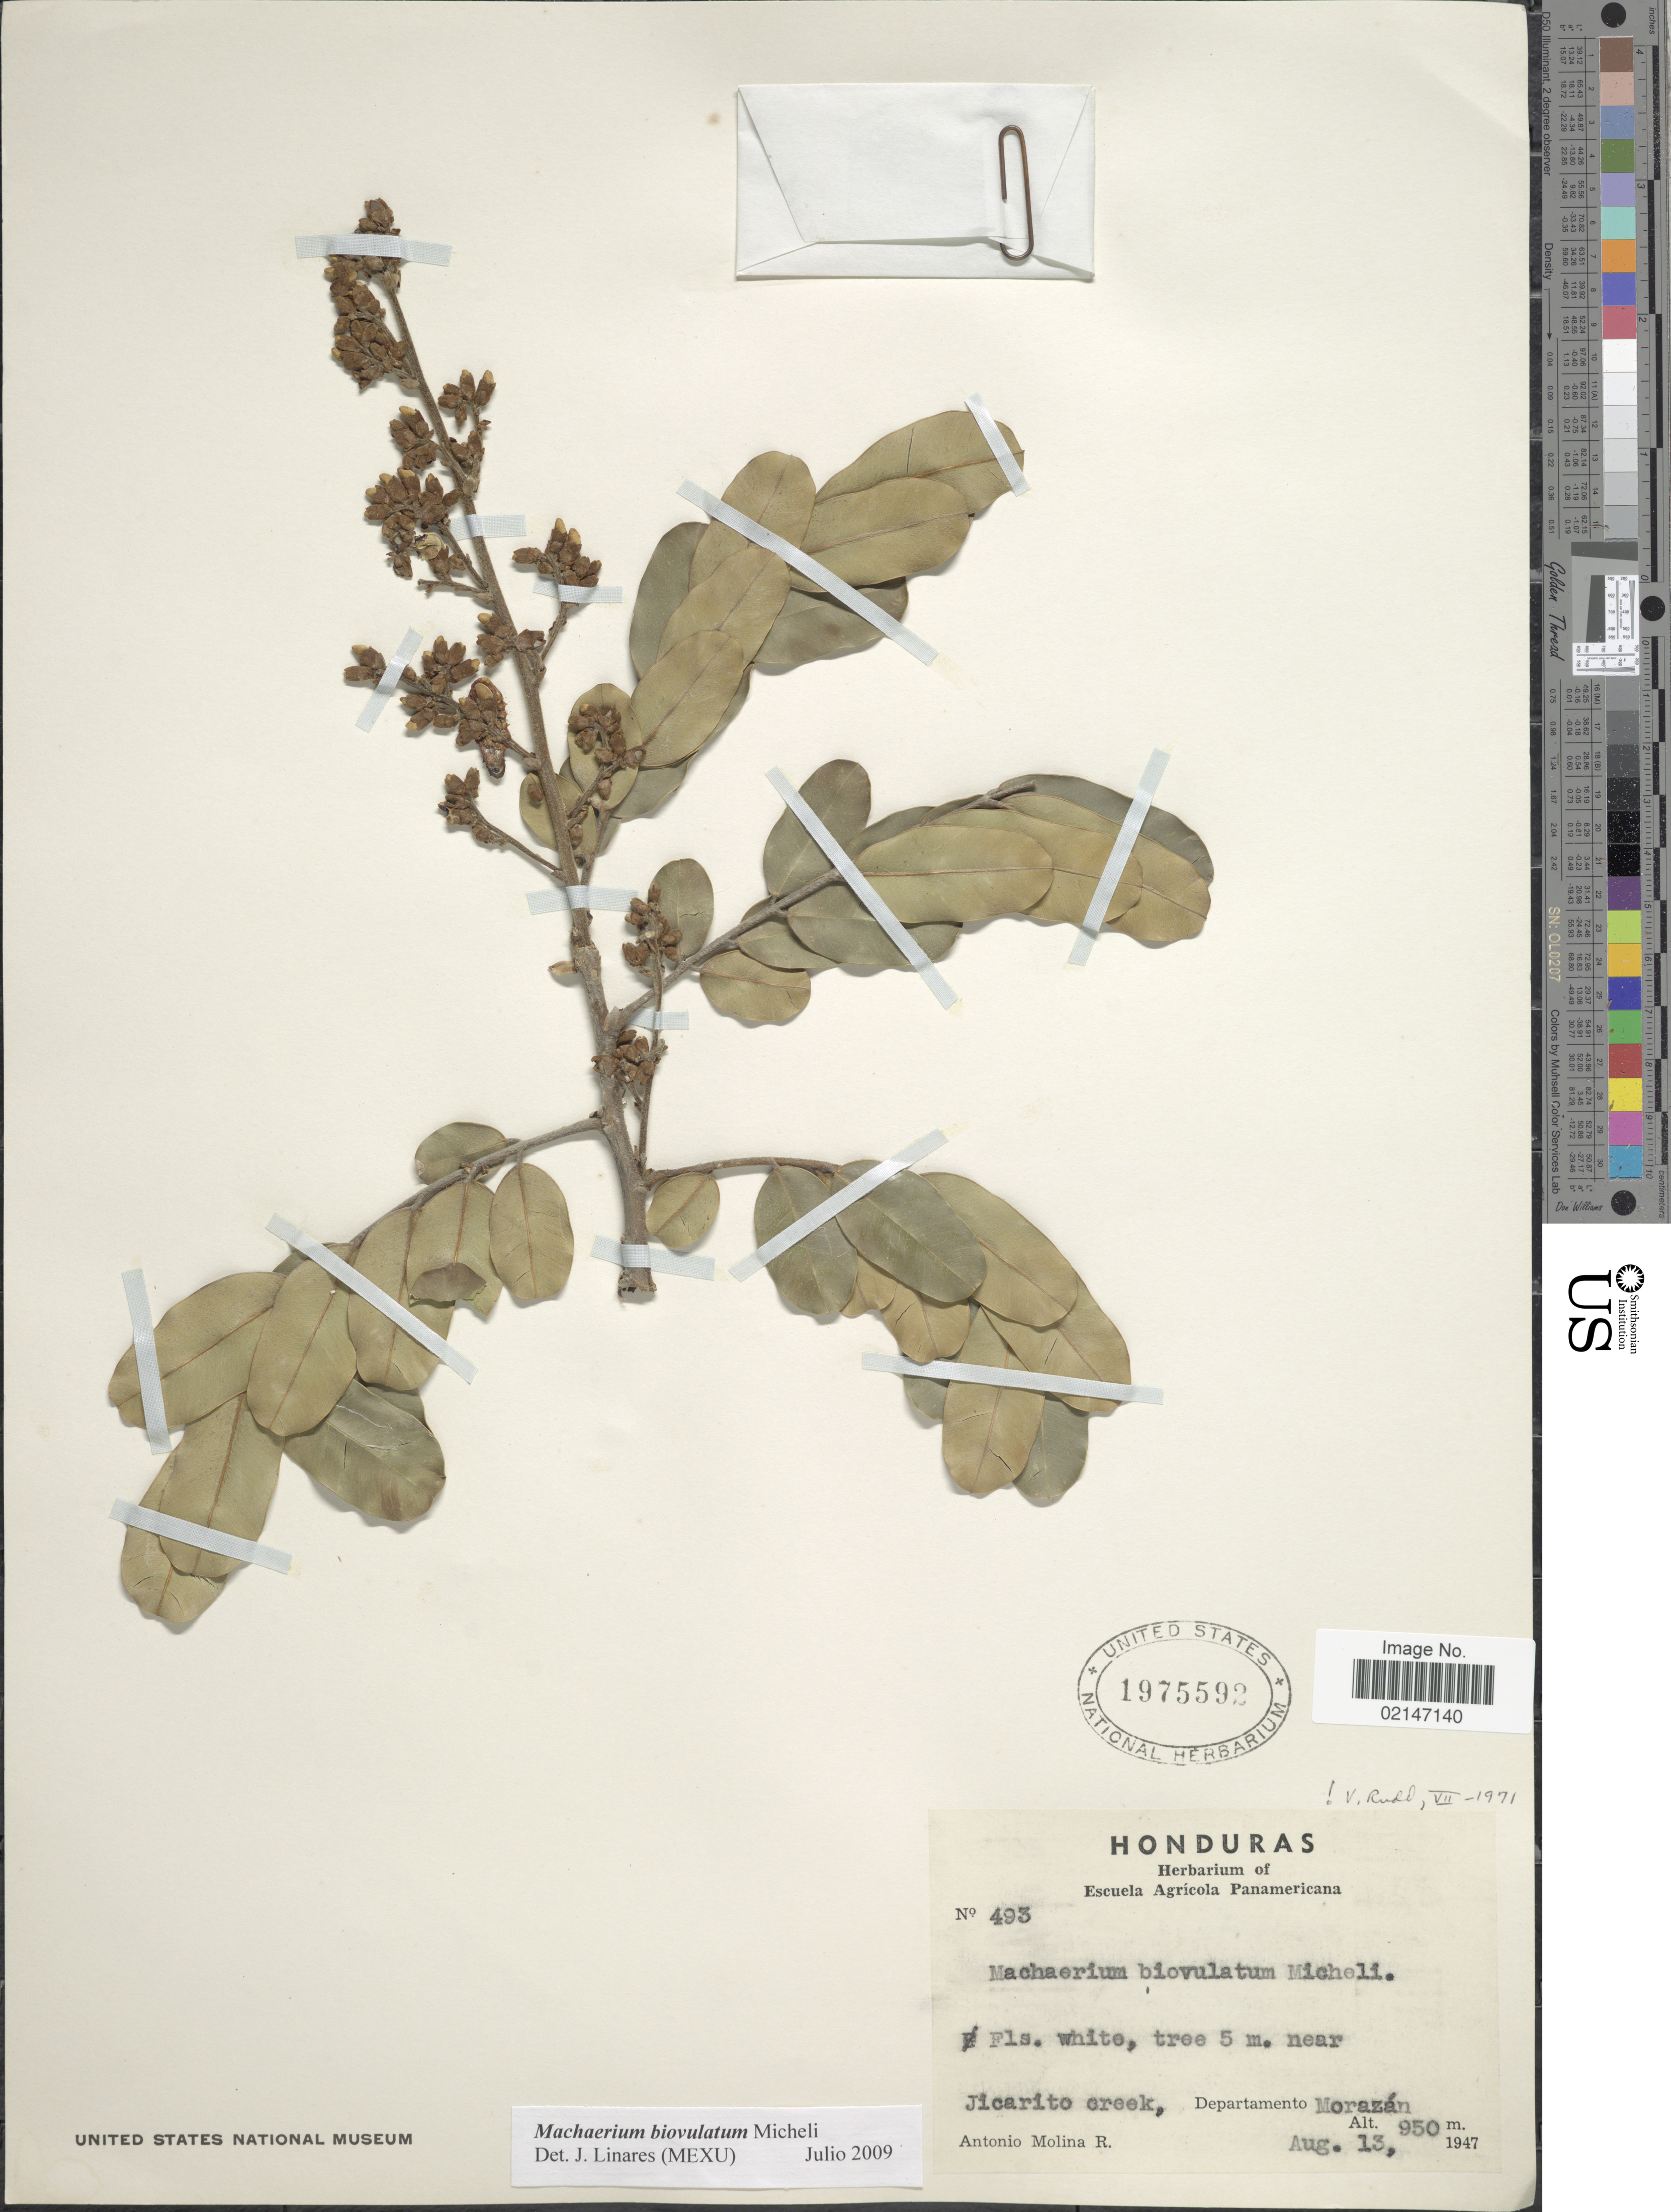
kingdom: Plantae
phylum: Tracheophyta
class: Magnoliopsida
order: Fabales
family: Fabaceae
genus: Machaerium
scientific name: Machaerium biovulatum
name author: Micheli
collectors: A. Molina R.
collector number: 493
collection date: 1947-08-13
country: Honduras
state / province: Fco. Morazán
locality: Near Jicarito creek, Departamento Morazan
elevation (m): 950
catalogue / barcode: US 1975592